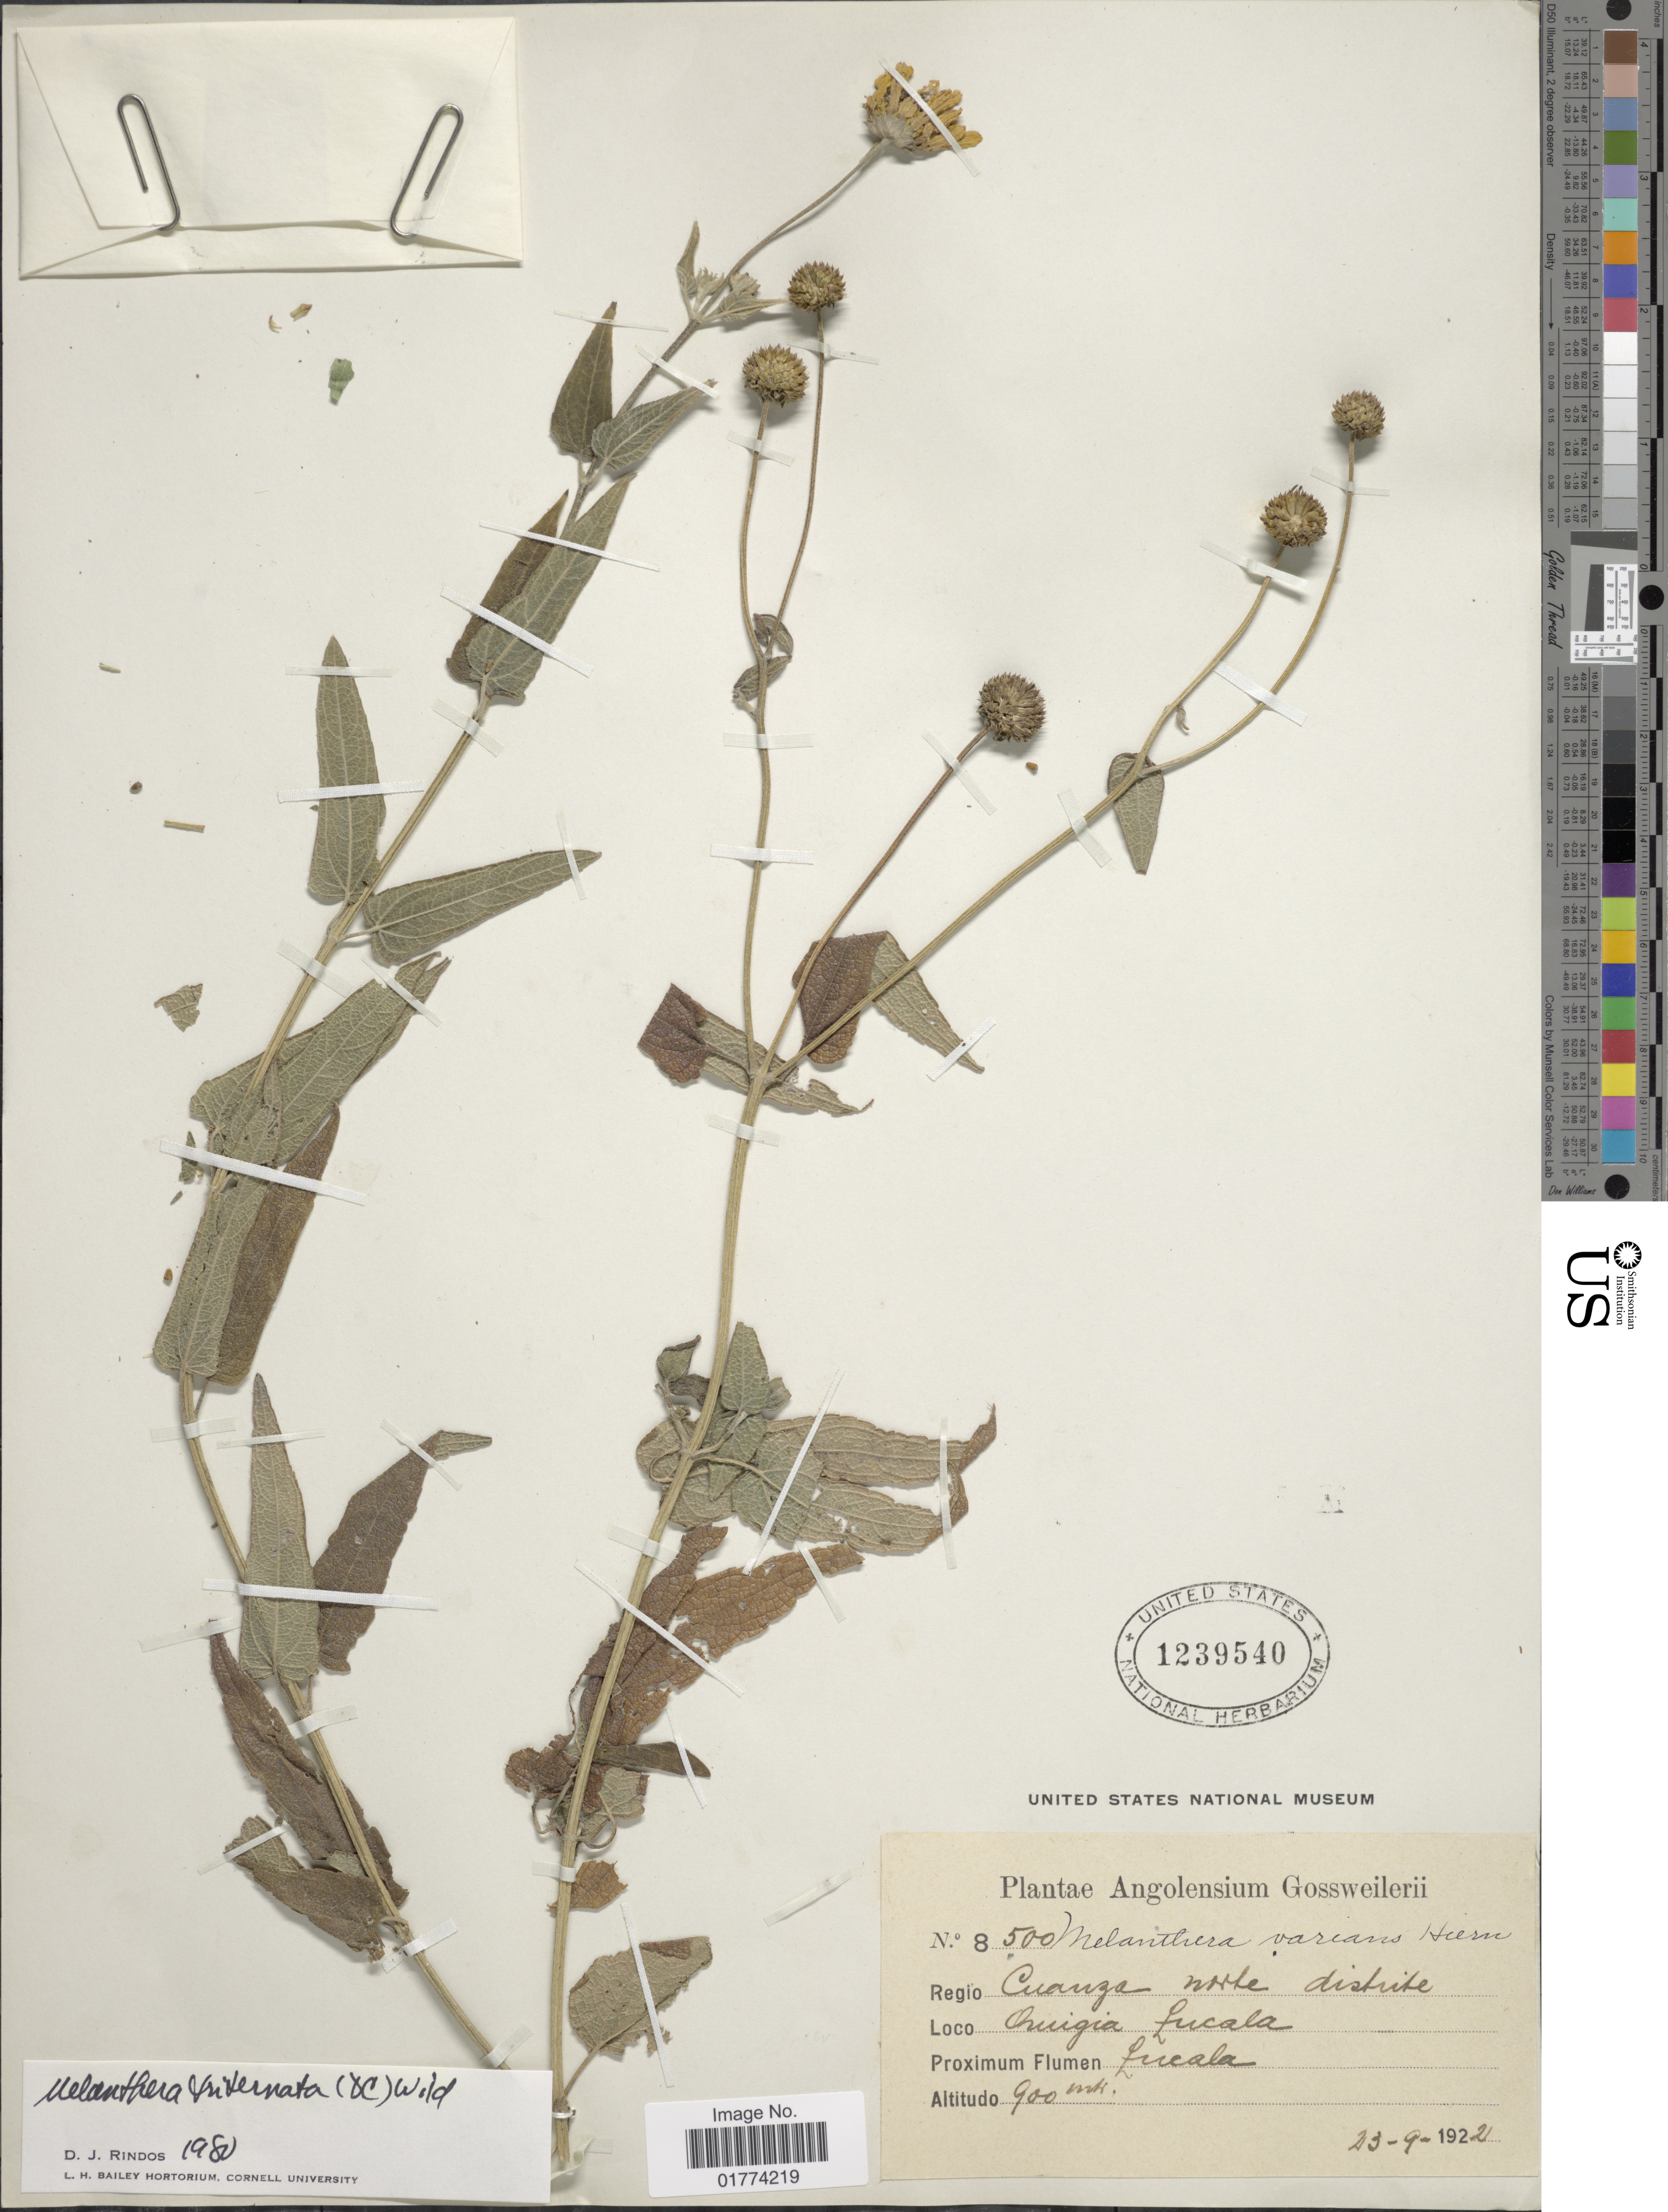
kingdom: Plantae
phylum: Tracheophyta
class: Magnoliopsida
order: Asterales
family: Asteraceae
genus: Melanthera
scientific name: Melanthera triternata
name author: (Klatt) Wild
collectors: -. Gossweiler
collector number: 8500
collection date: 1922-09-23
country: Angola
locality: Cuanza norte distrite, Quigia Lucala.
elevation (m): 900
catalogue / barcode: US 1239540